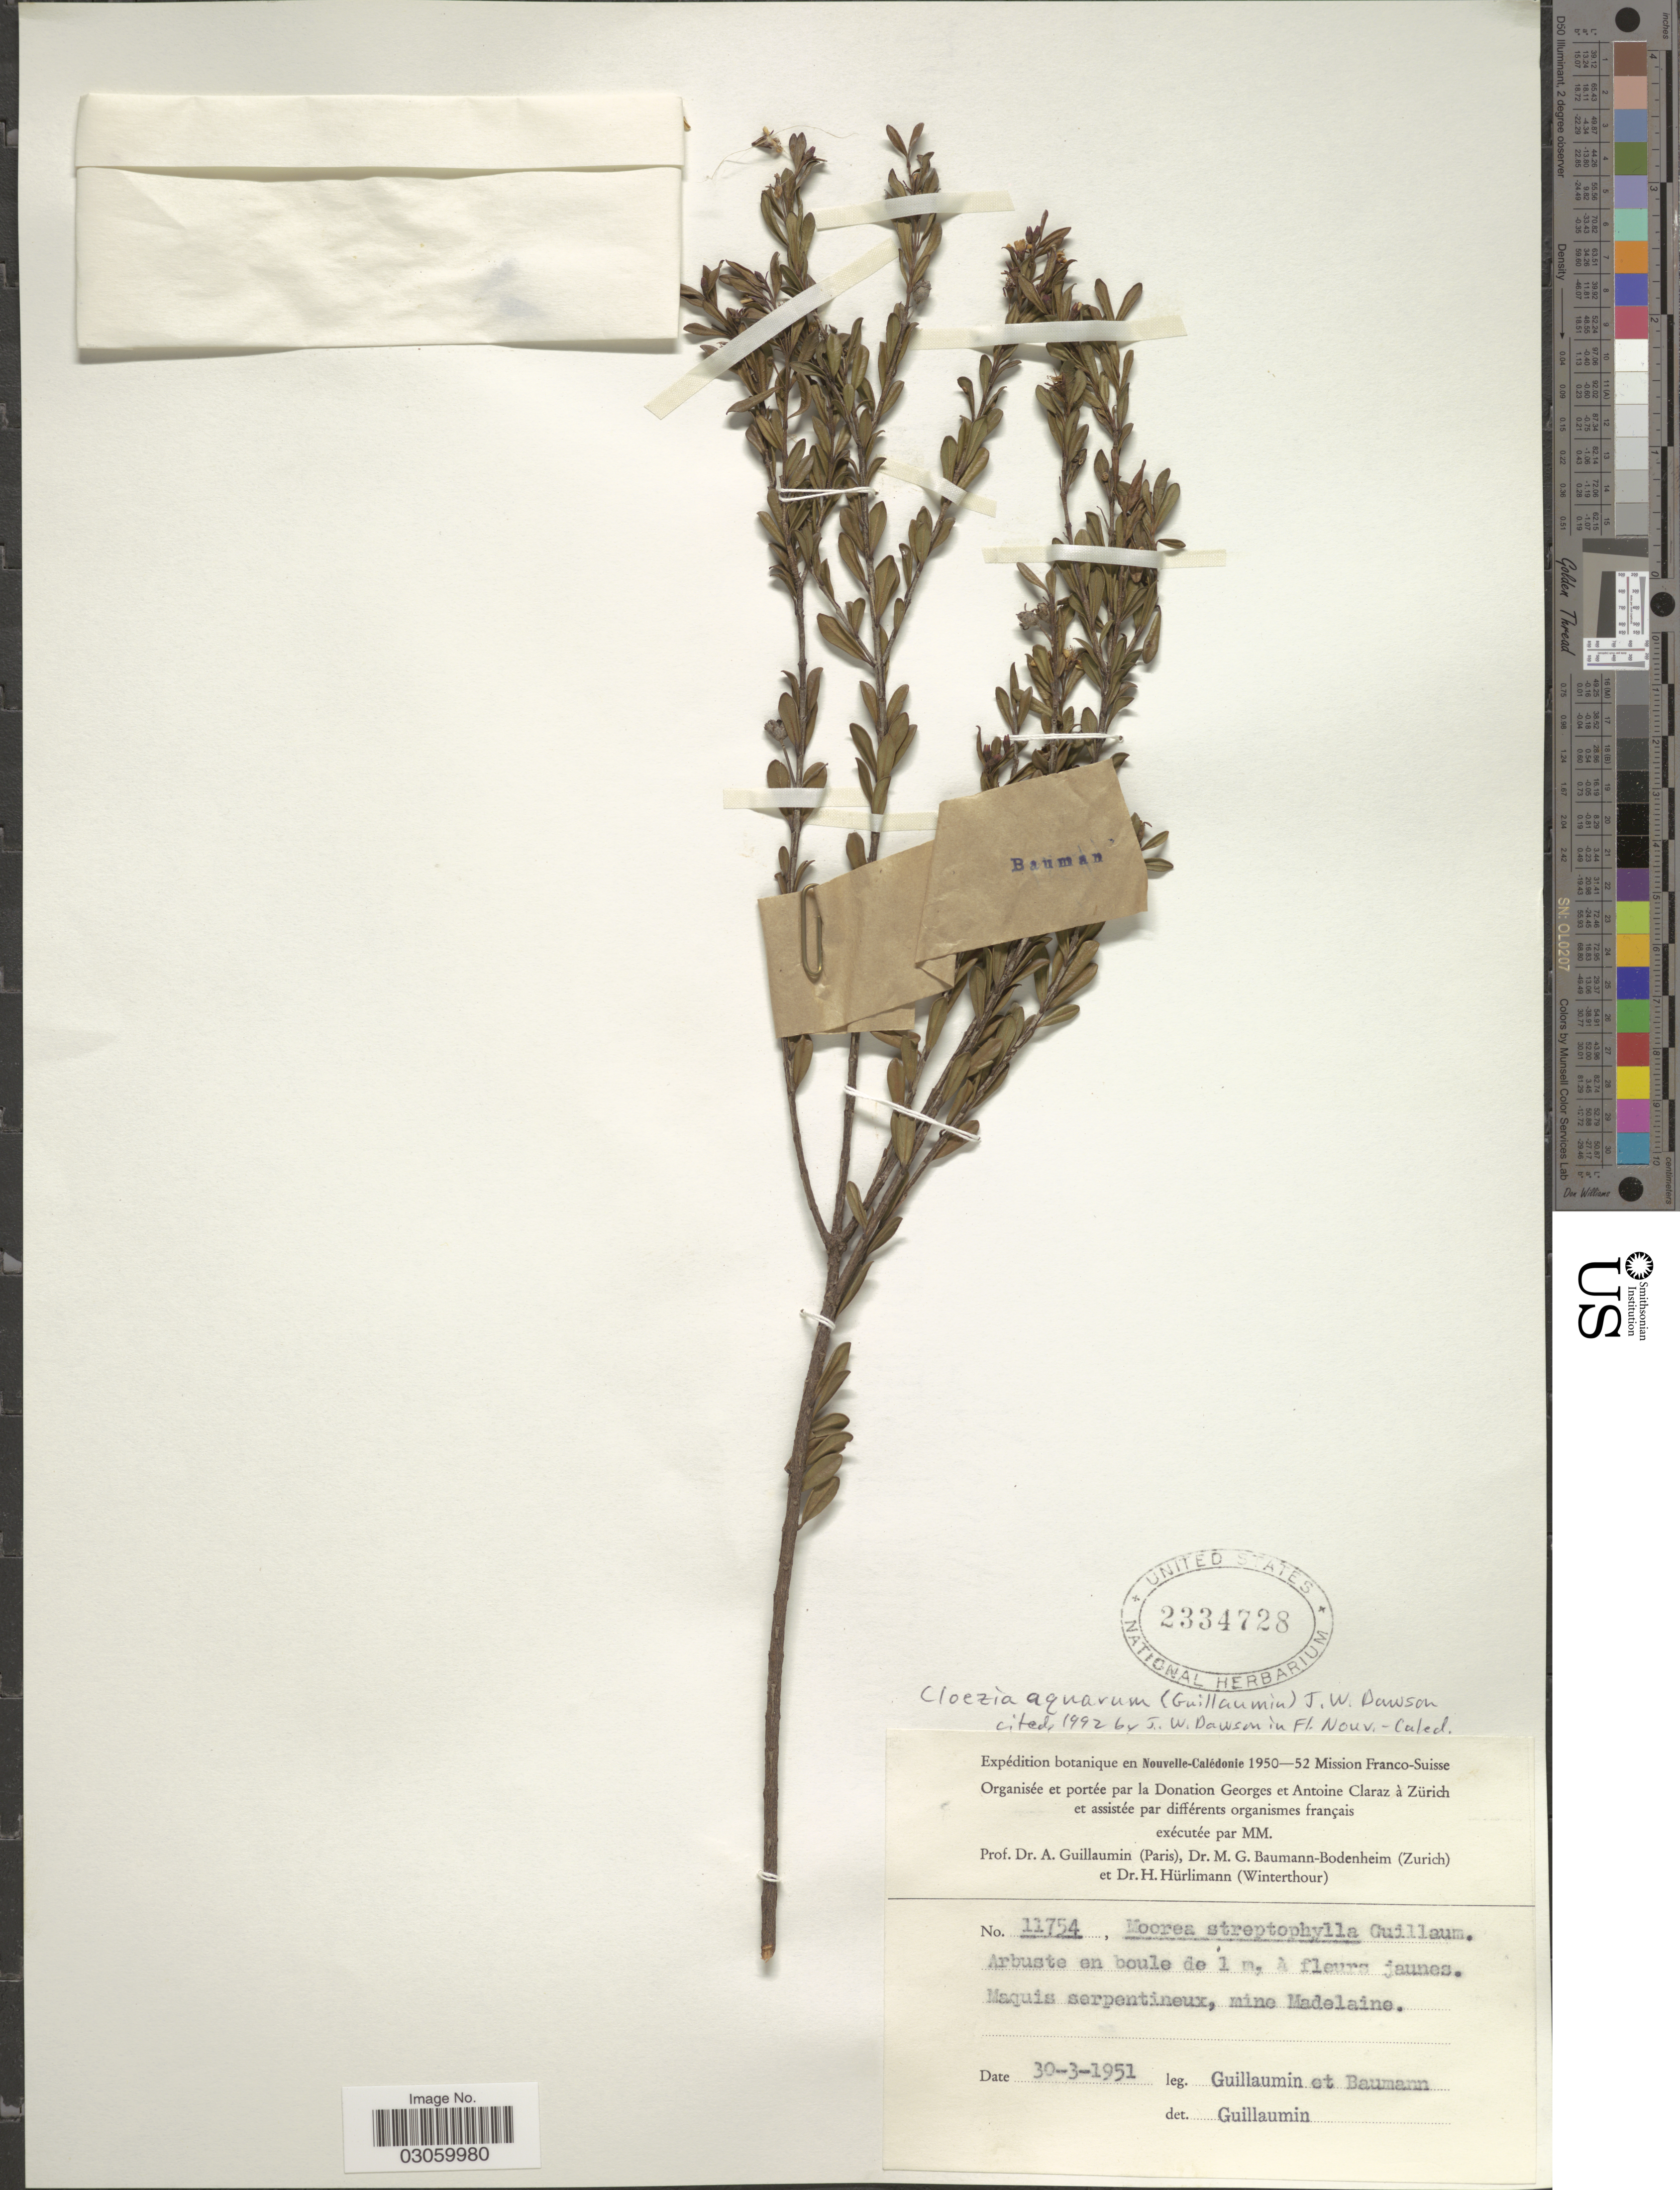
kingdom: Plantae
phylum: Tracheophyta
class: Magnoliopsida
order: Myrtales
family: Myrtaceae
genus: Cloezia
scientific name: Cloezia aquarum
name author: (Guillaumin) J.W. Dawson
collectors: A. Guillaumin & M. G. Baumann-Bodenheim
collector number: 11754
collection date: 1951-03-30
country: New Caledonia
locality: Nouvelle-Calédonie, Maquis serpentineux, mine Madelaine.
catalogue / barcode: US 2334728